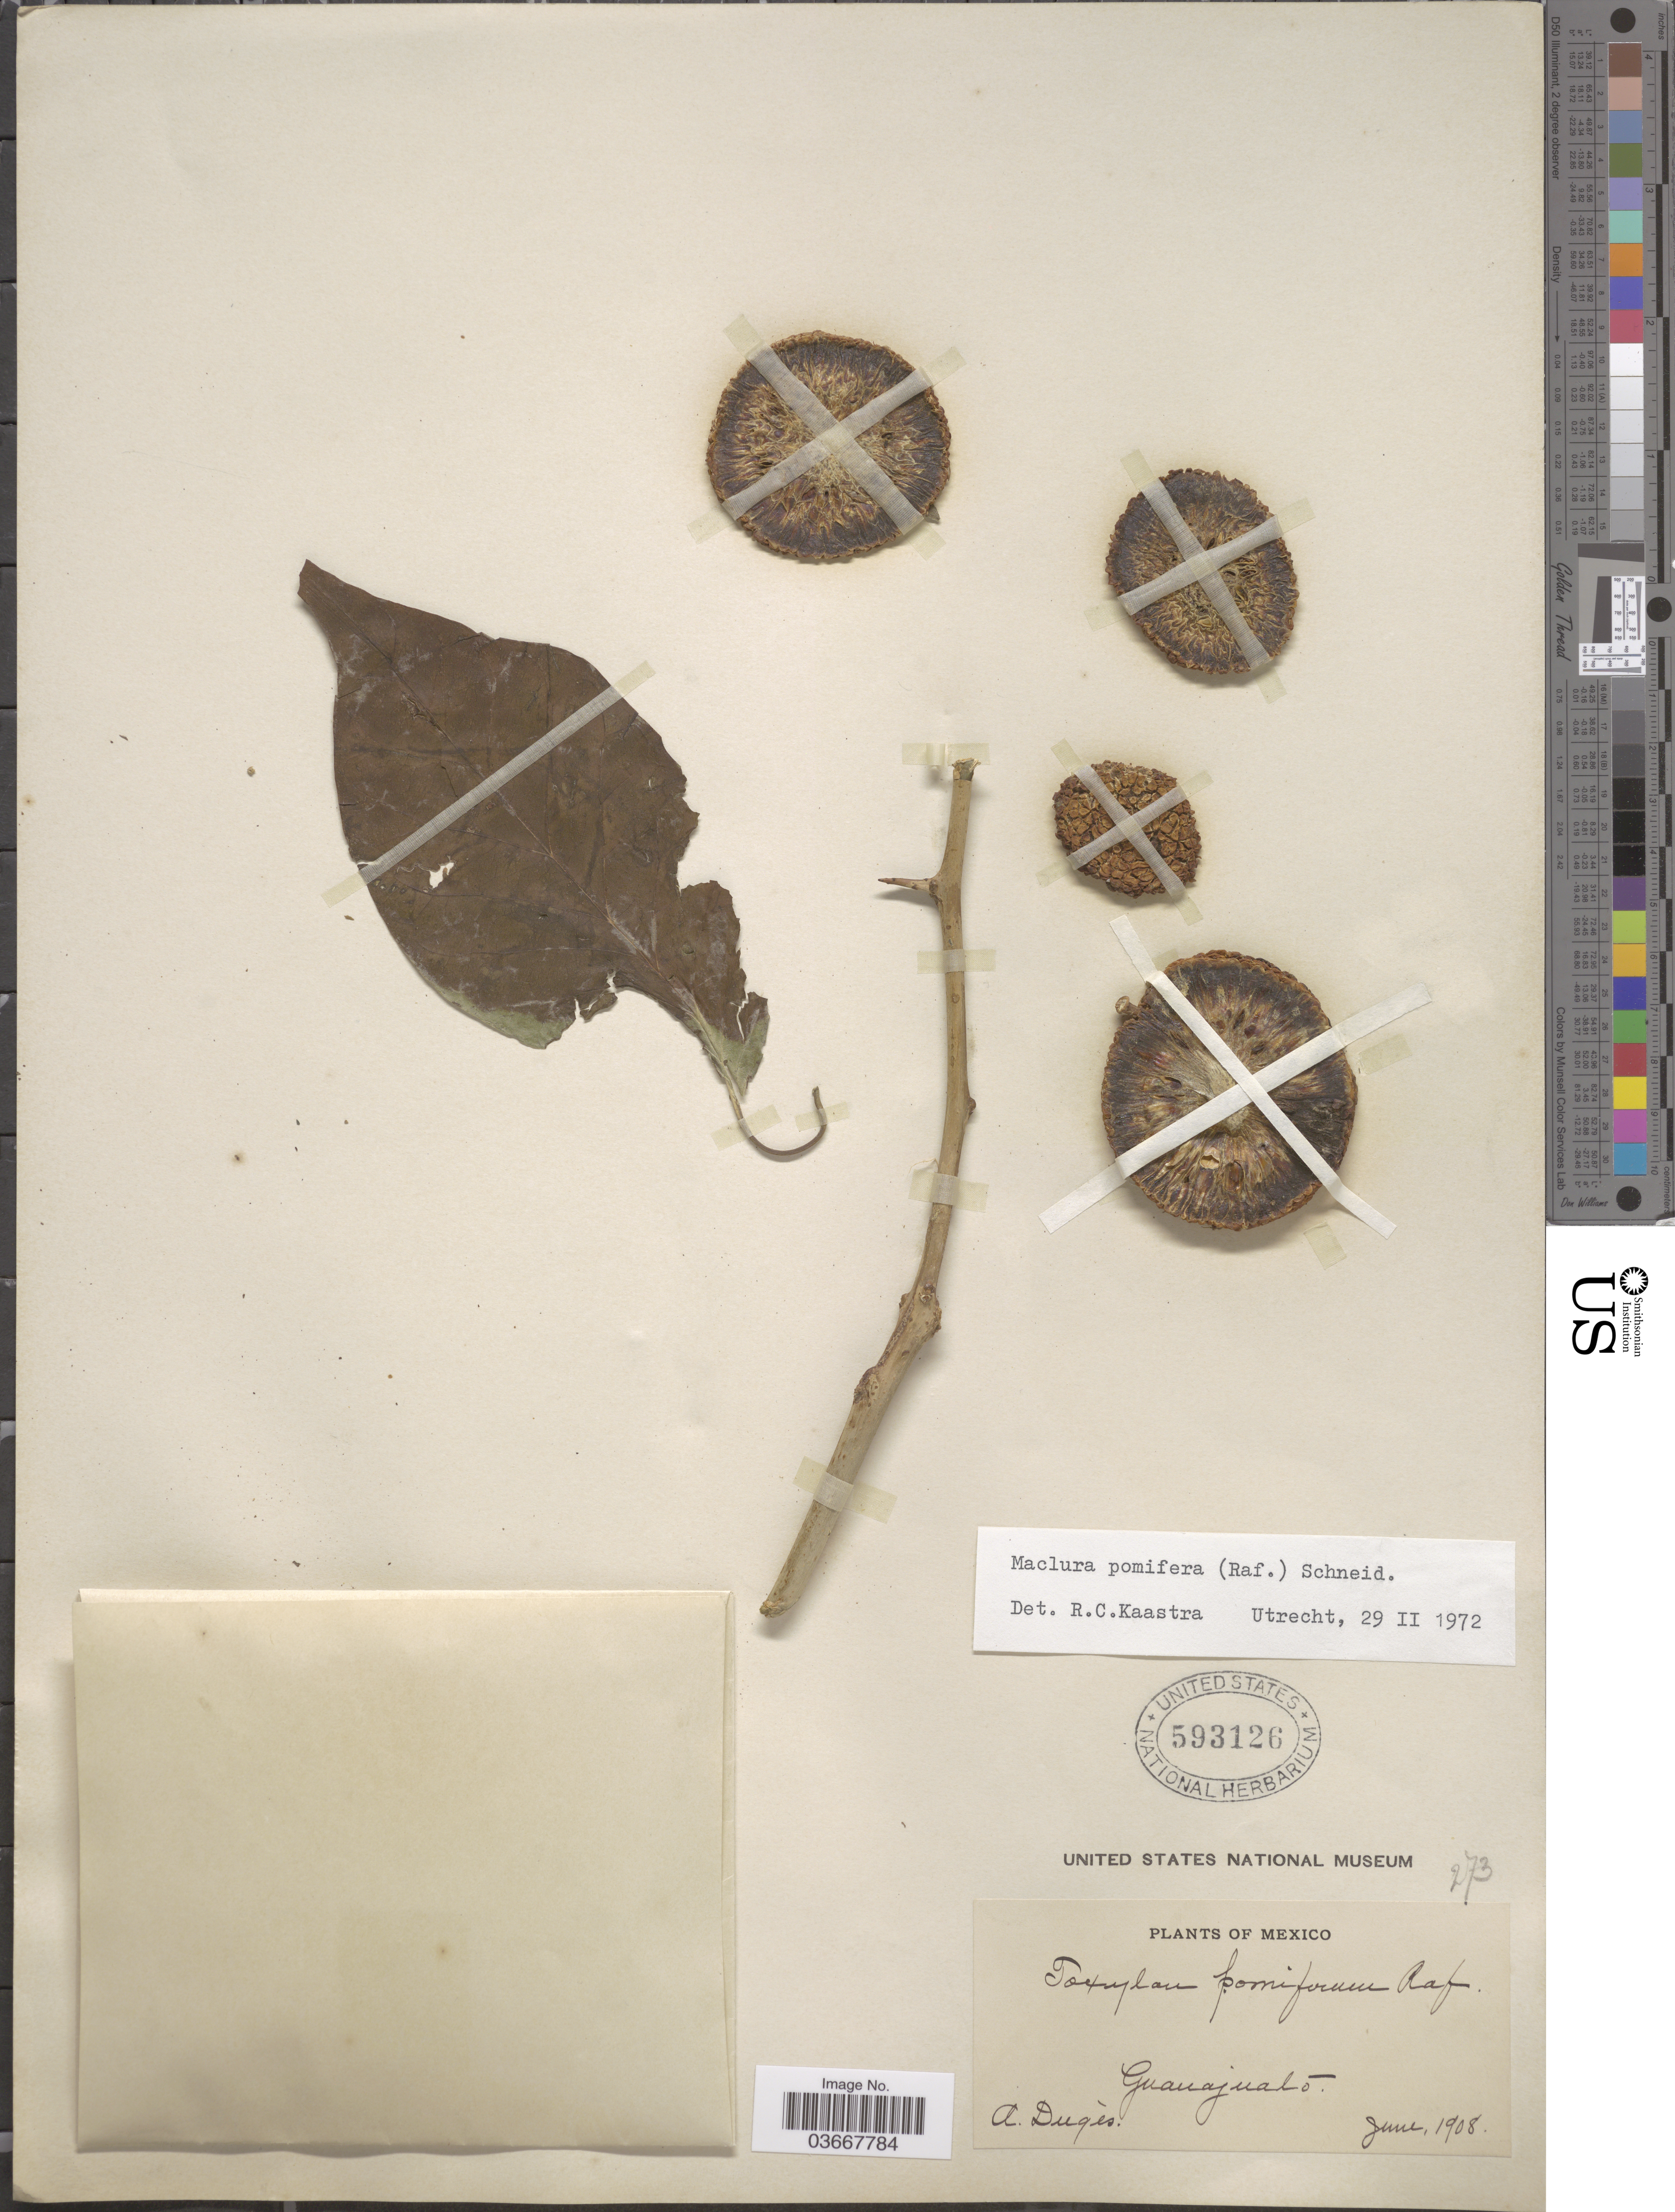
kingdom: Plantae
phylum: Tracheophyta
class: Magnoliopsida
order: Rosales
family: Moraceae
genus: Maclura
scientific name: Maclura pomifera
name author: (Raf.) C.K. Schneid.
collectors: A. Duges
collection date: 1908-06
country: Mexico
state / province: Guanajuato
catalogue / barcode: US 593126